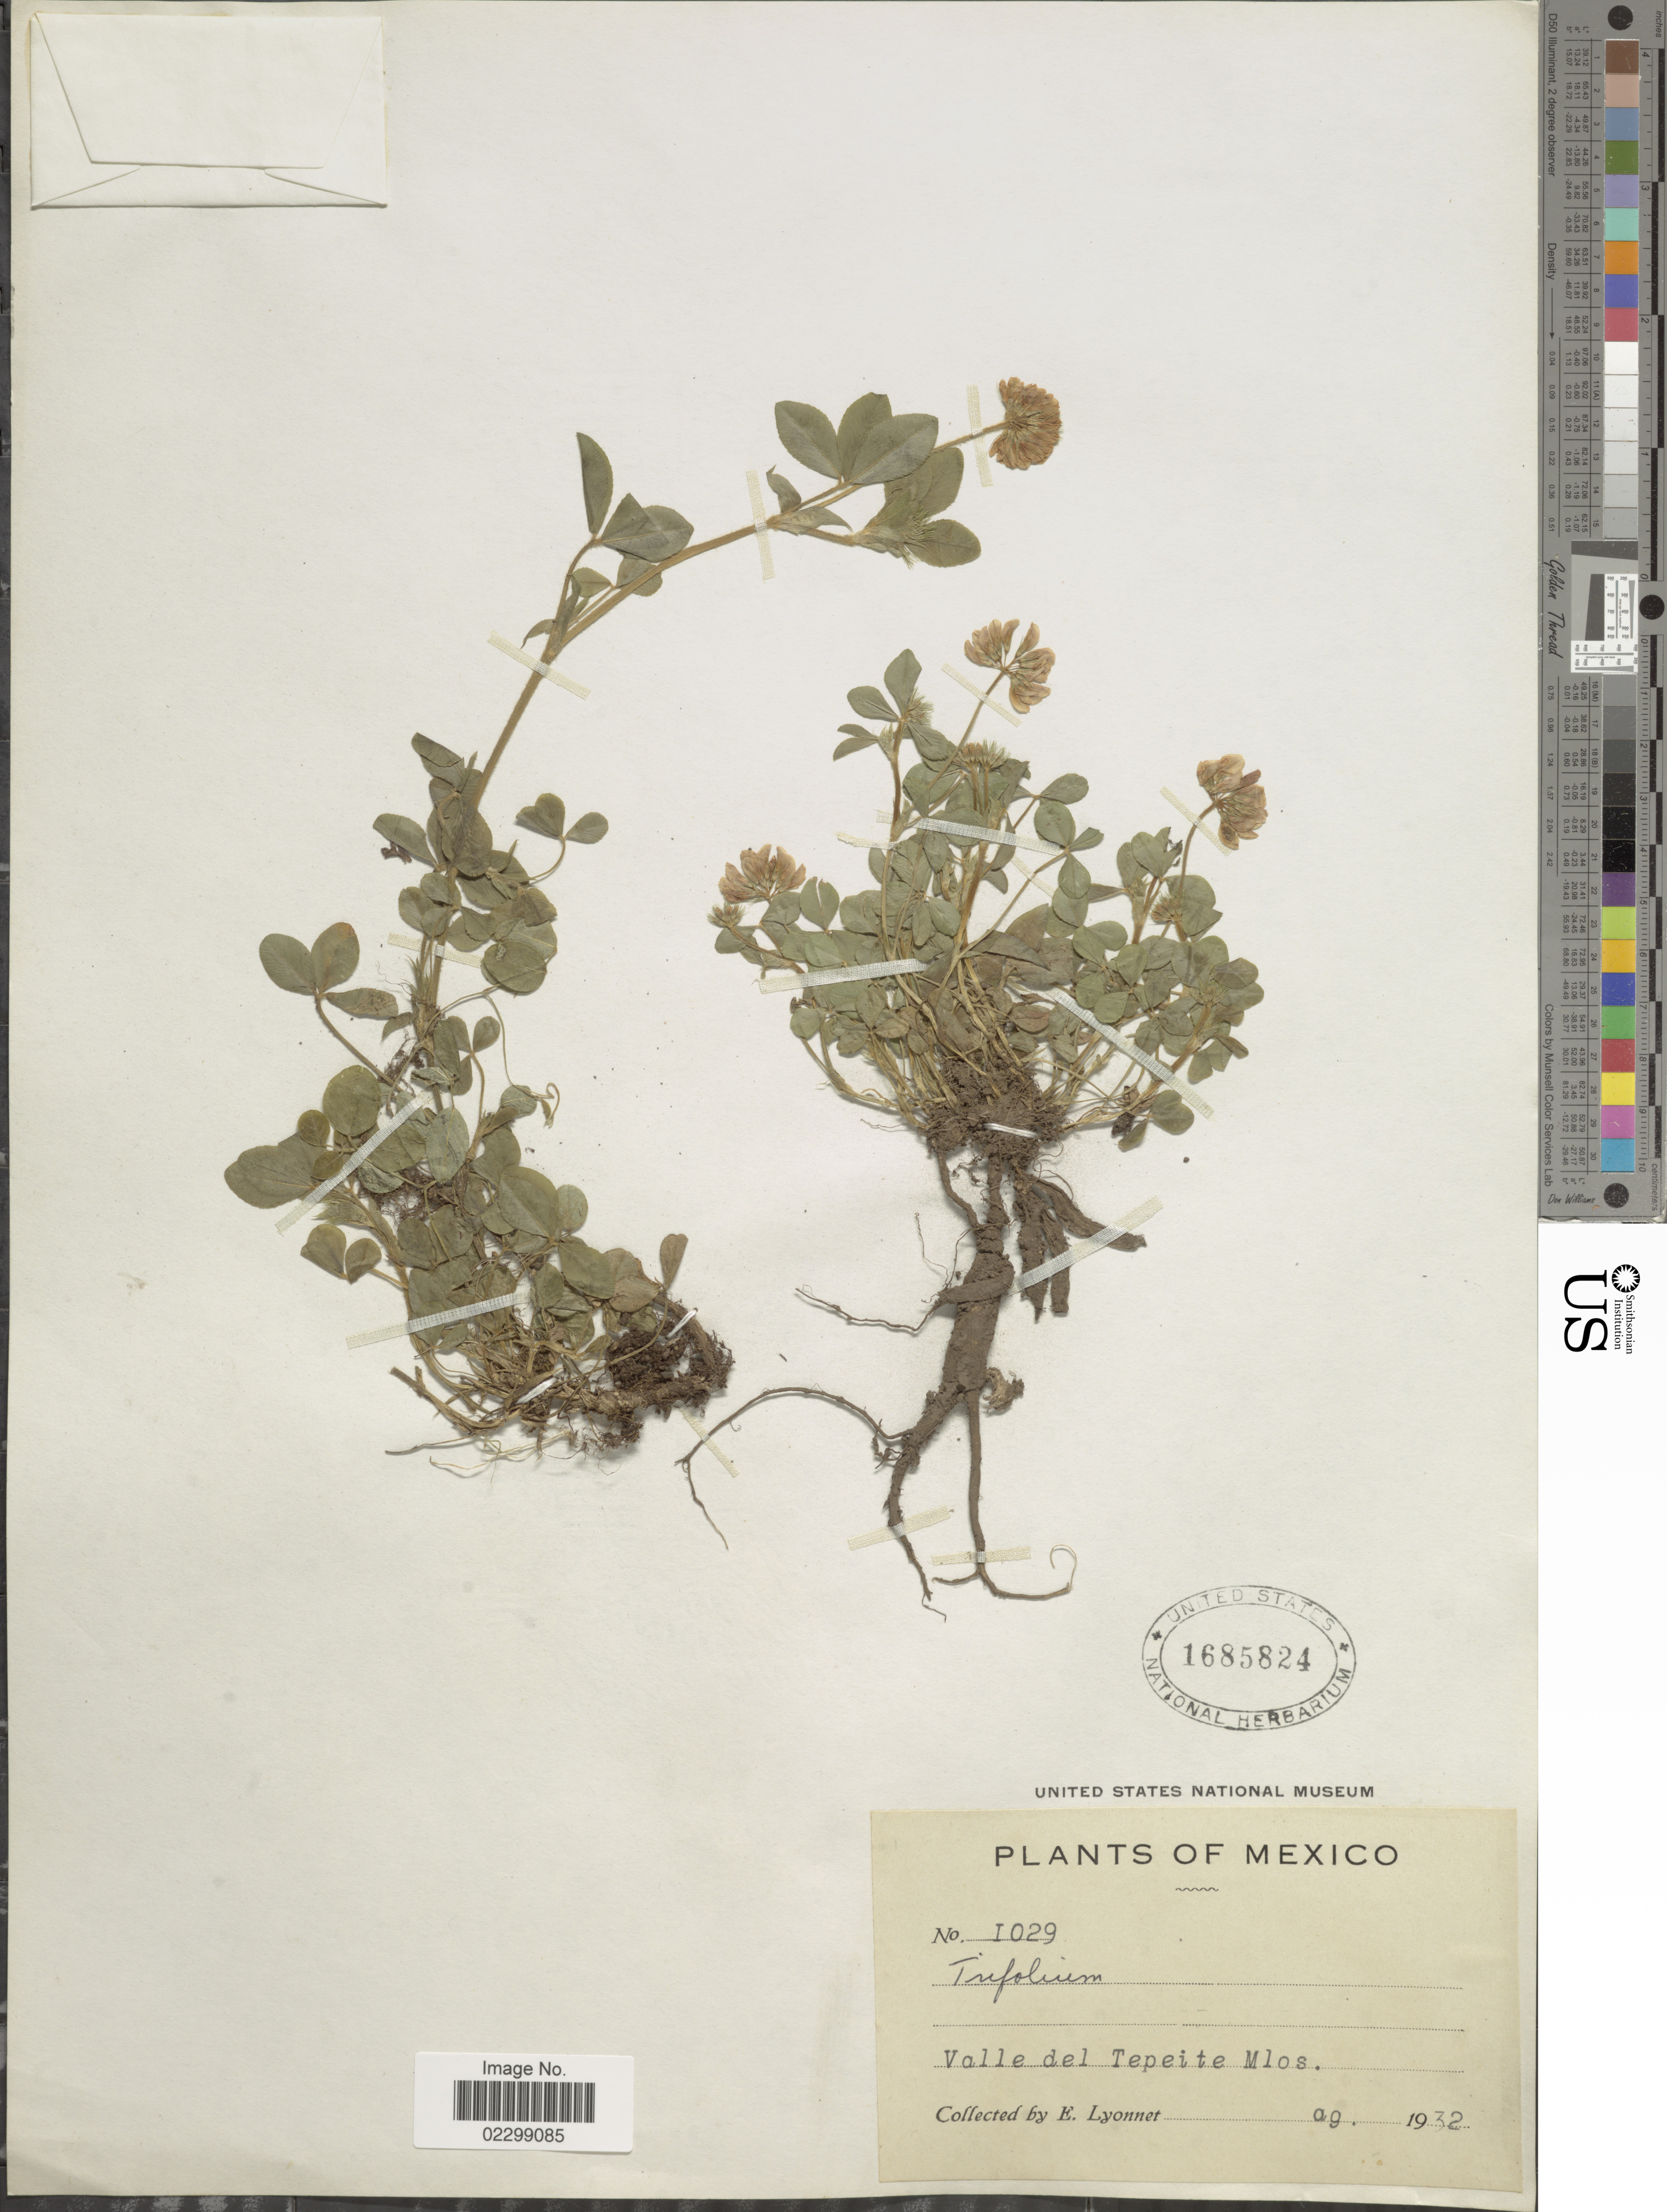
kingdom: Plantae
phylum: Tracheophyta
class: Magnoliopsida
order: Fabales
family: Fabaceae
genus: Trifolium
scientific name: Trifolium sp.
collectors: E. Lyonnet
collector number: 1029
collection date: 1932-08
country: Mexico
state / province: Morelos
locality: Valle del Tepeite Mlos.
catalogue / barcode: US 1685824